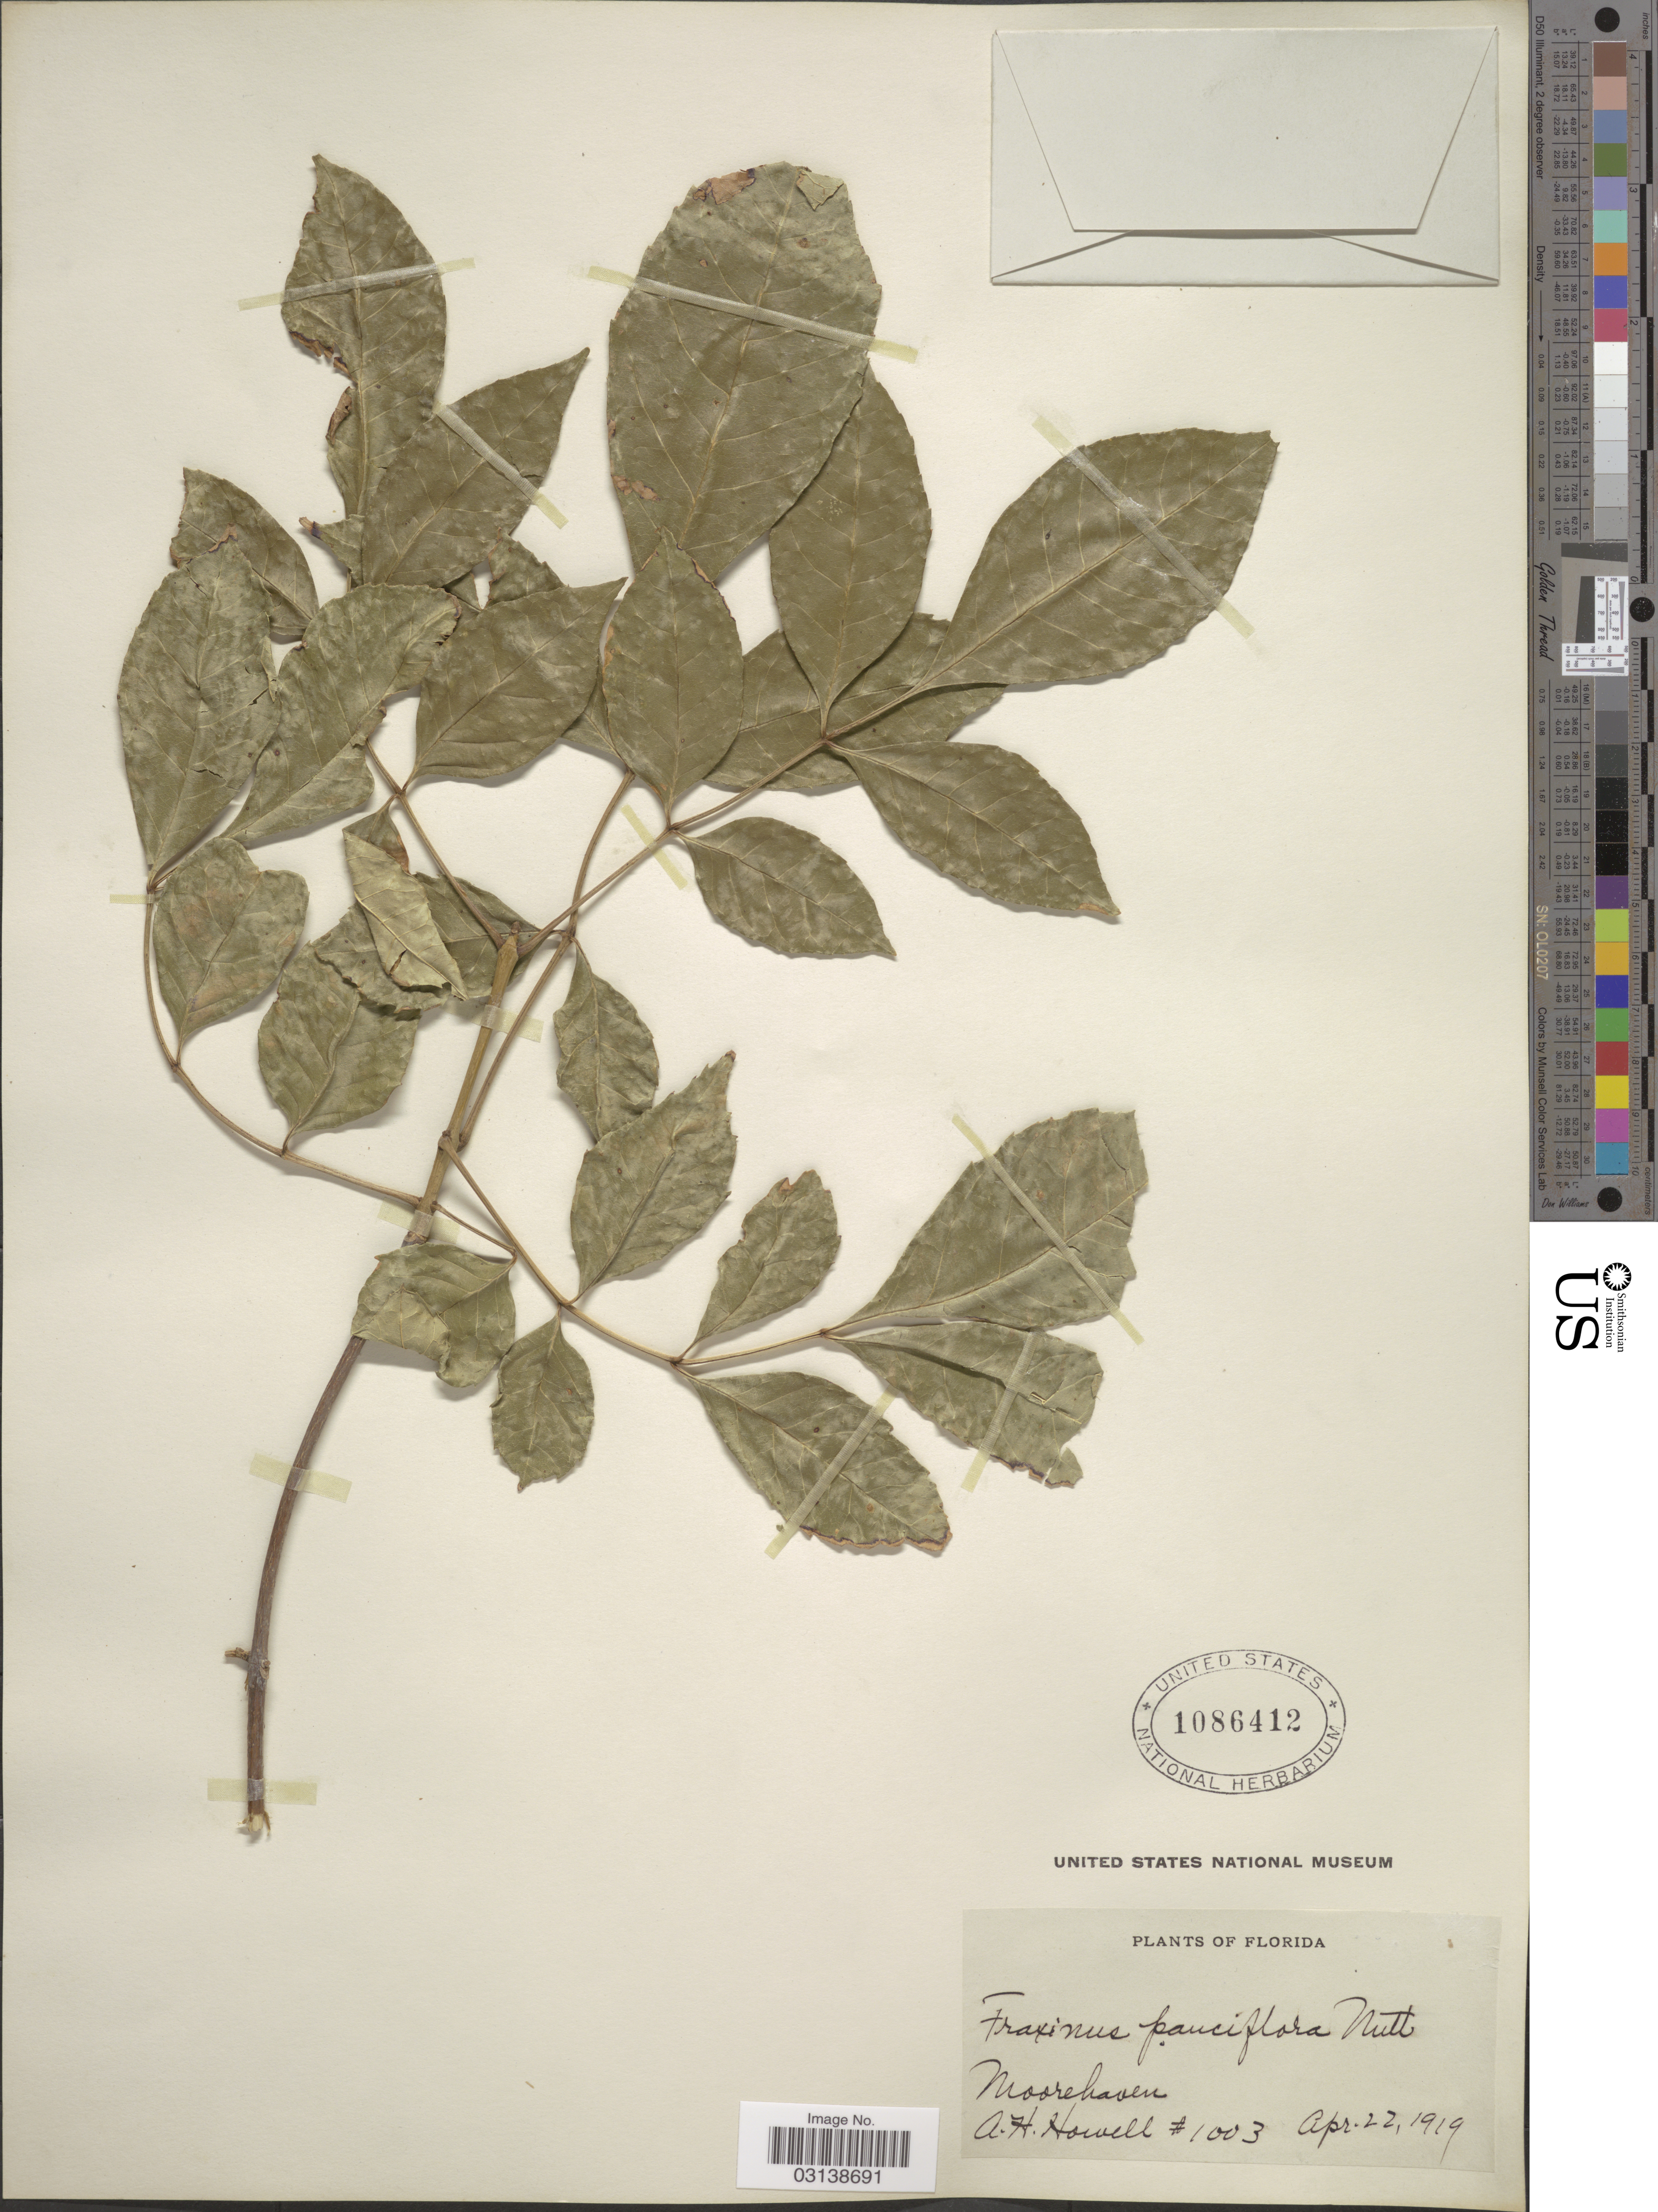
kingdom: Plantae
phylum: Tracheophyta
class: Magnoliopsida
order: Lamiales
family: Oleaceae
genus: Fraxinus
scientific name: Fraxinus caroliniana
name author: Mill.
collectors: A. Howell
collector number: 1003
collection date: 1919-04-22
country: United States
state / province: Florida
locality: Moorehaven.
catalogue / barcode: US 1086412